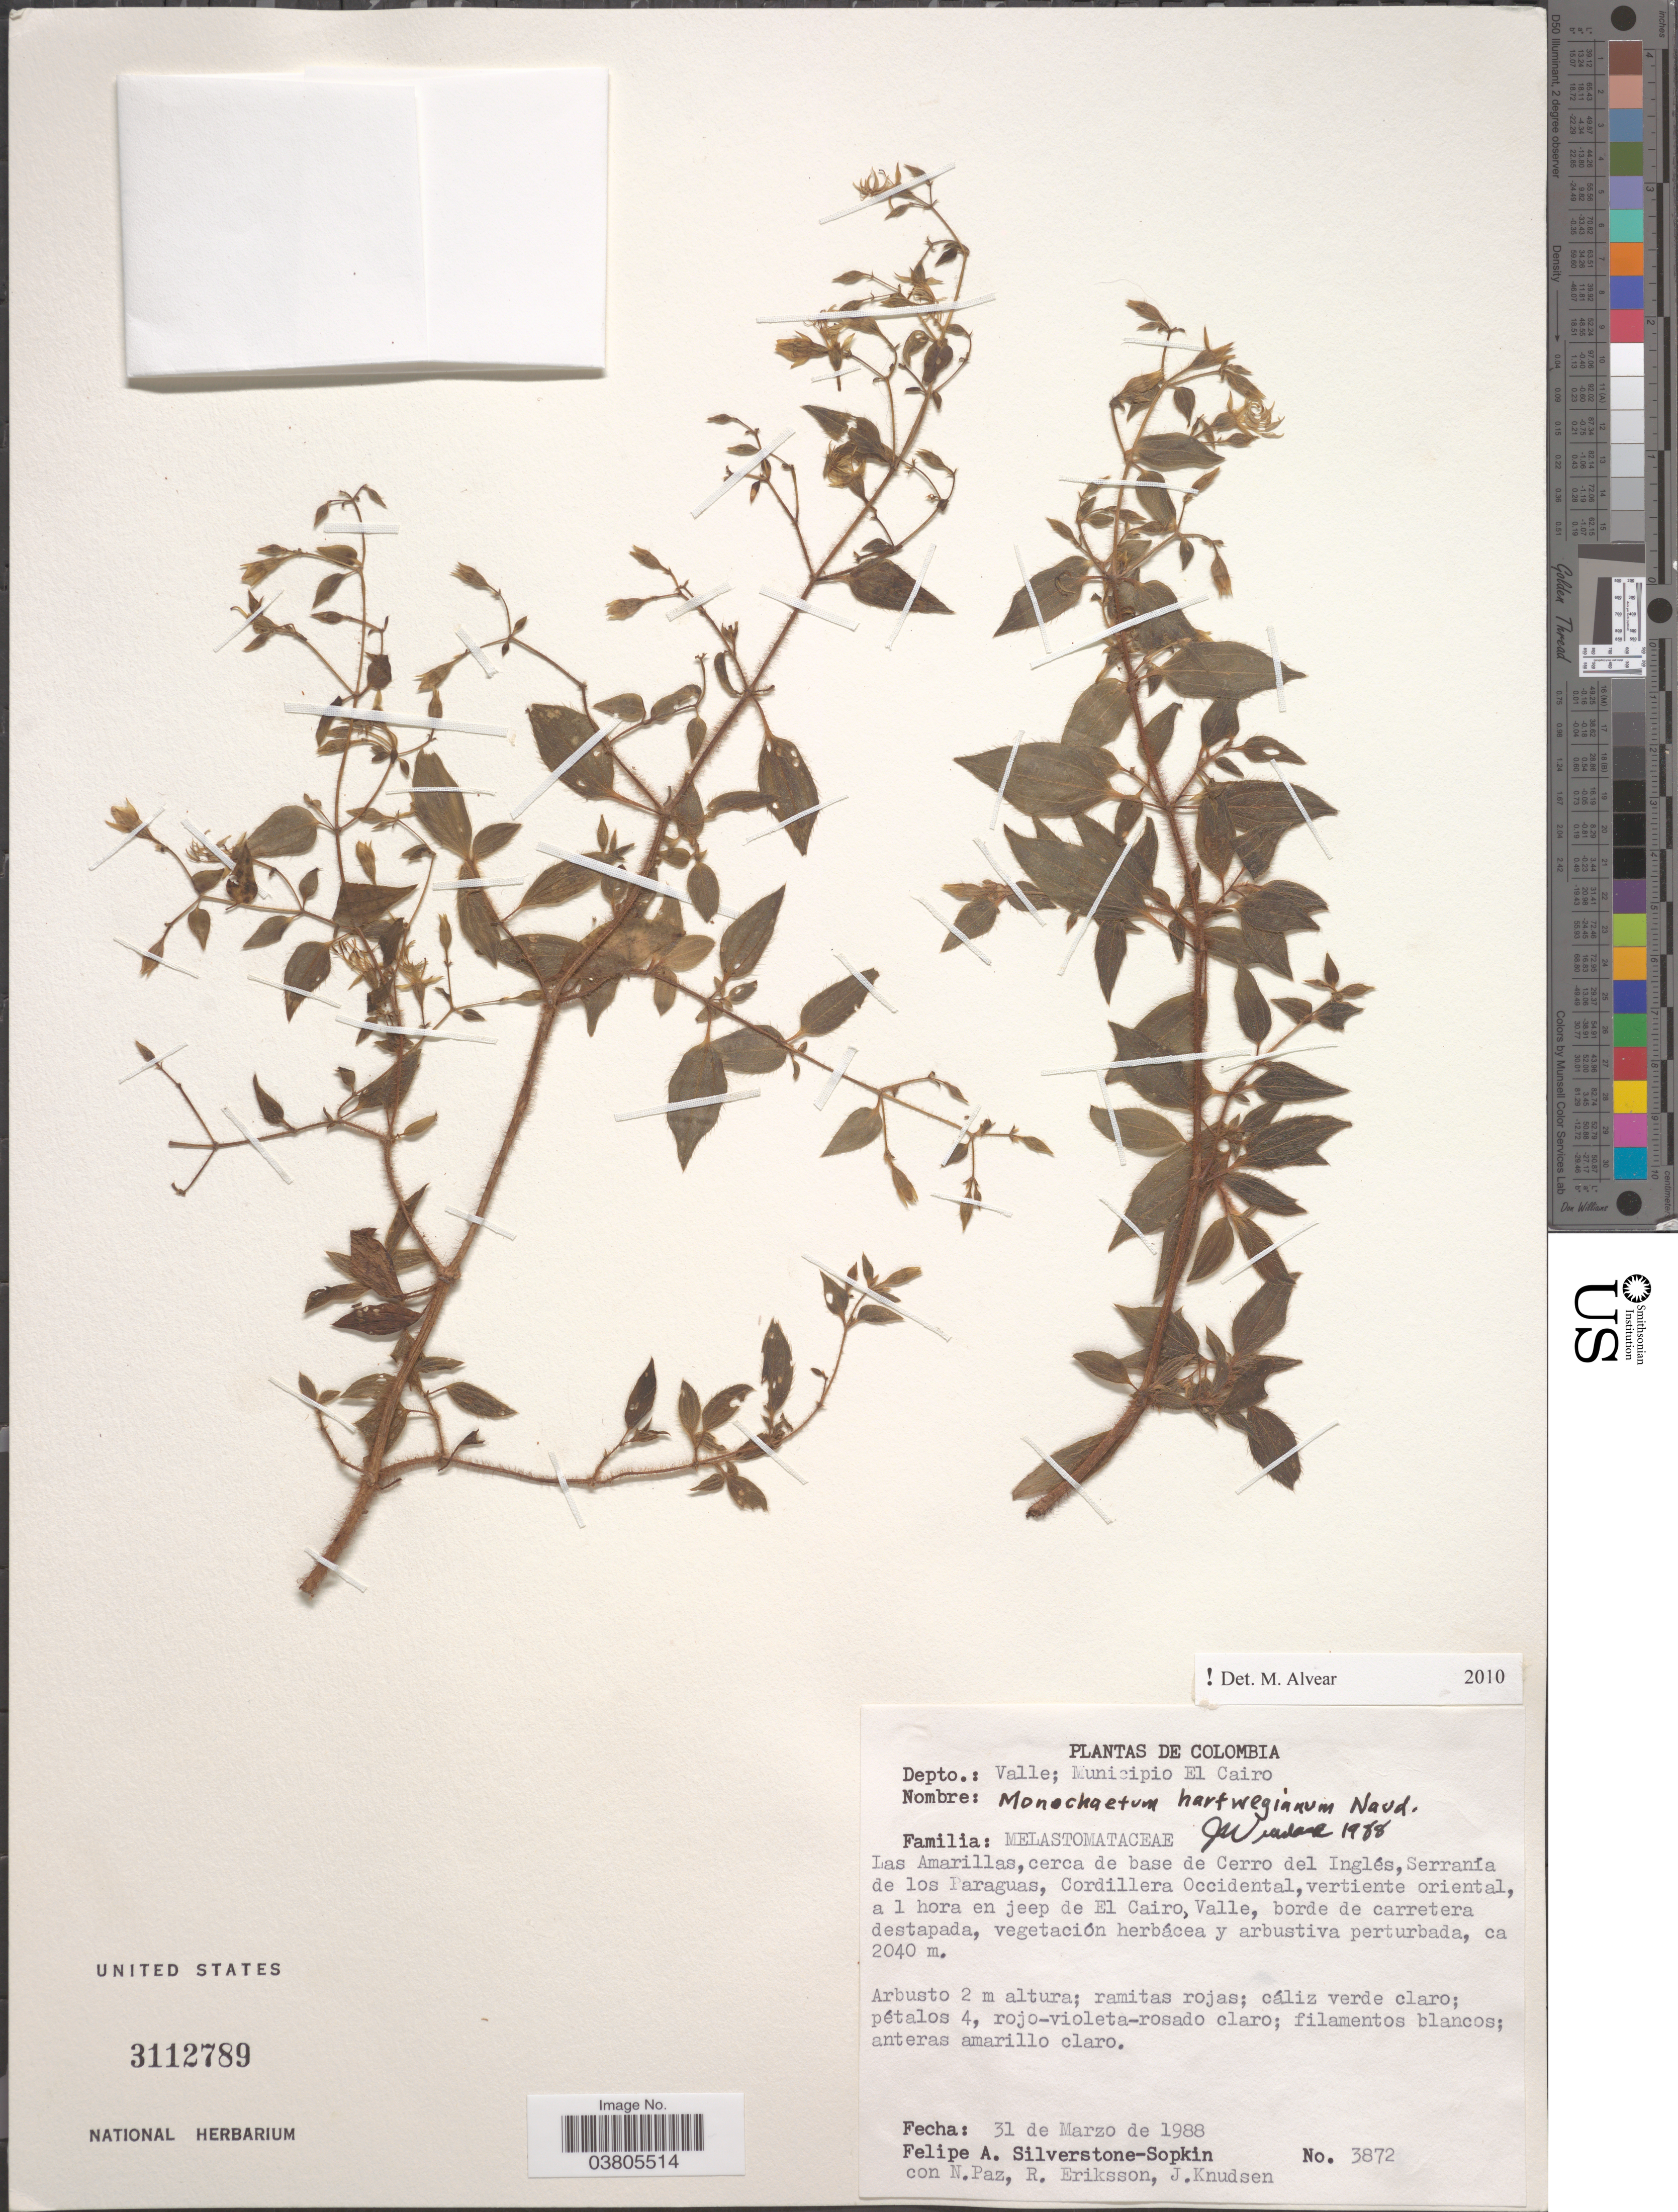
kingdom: Plantae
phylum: Tracheophyta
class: Magnoliopsida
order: Myrtales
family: Melastomataceae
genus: Monochaetum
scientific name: Monochaetum hartwegianum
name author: Naudin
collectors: F. Silverstone-Sopkin, N. Paz, R. Eriksson & J. Knudsen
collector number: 3872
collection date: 1988-03-31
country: Colombia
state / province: Valle del Cauca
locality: Depto.: Valle; Municipio El Cairo. Las Amarillas, cerca de base de Cerro del Inglés, Serranía de Los Paraguas, Cordillera Occidental, vertiente oriental, a 1 hora en jeep de El Cairo, Valle, borde de carretera destapada.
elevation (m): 2040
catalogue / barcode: US 3112789